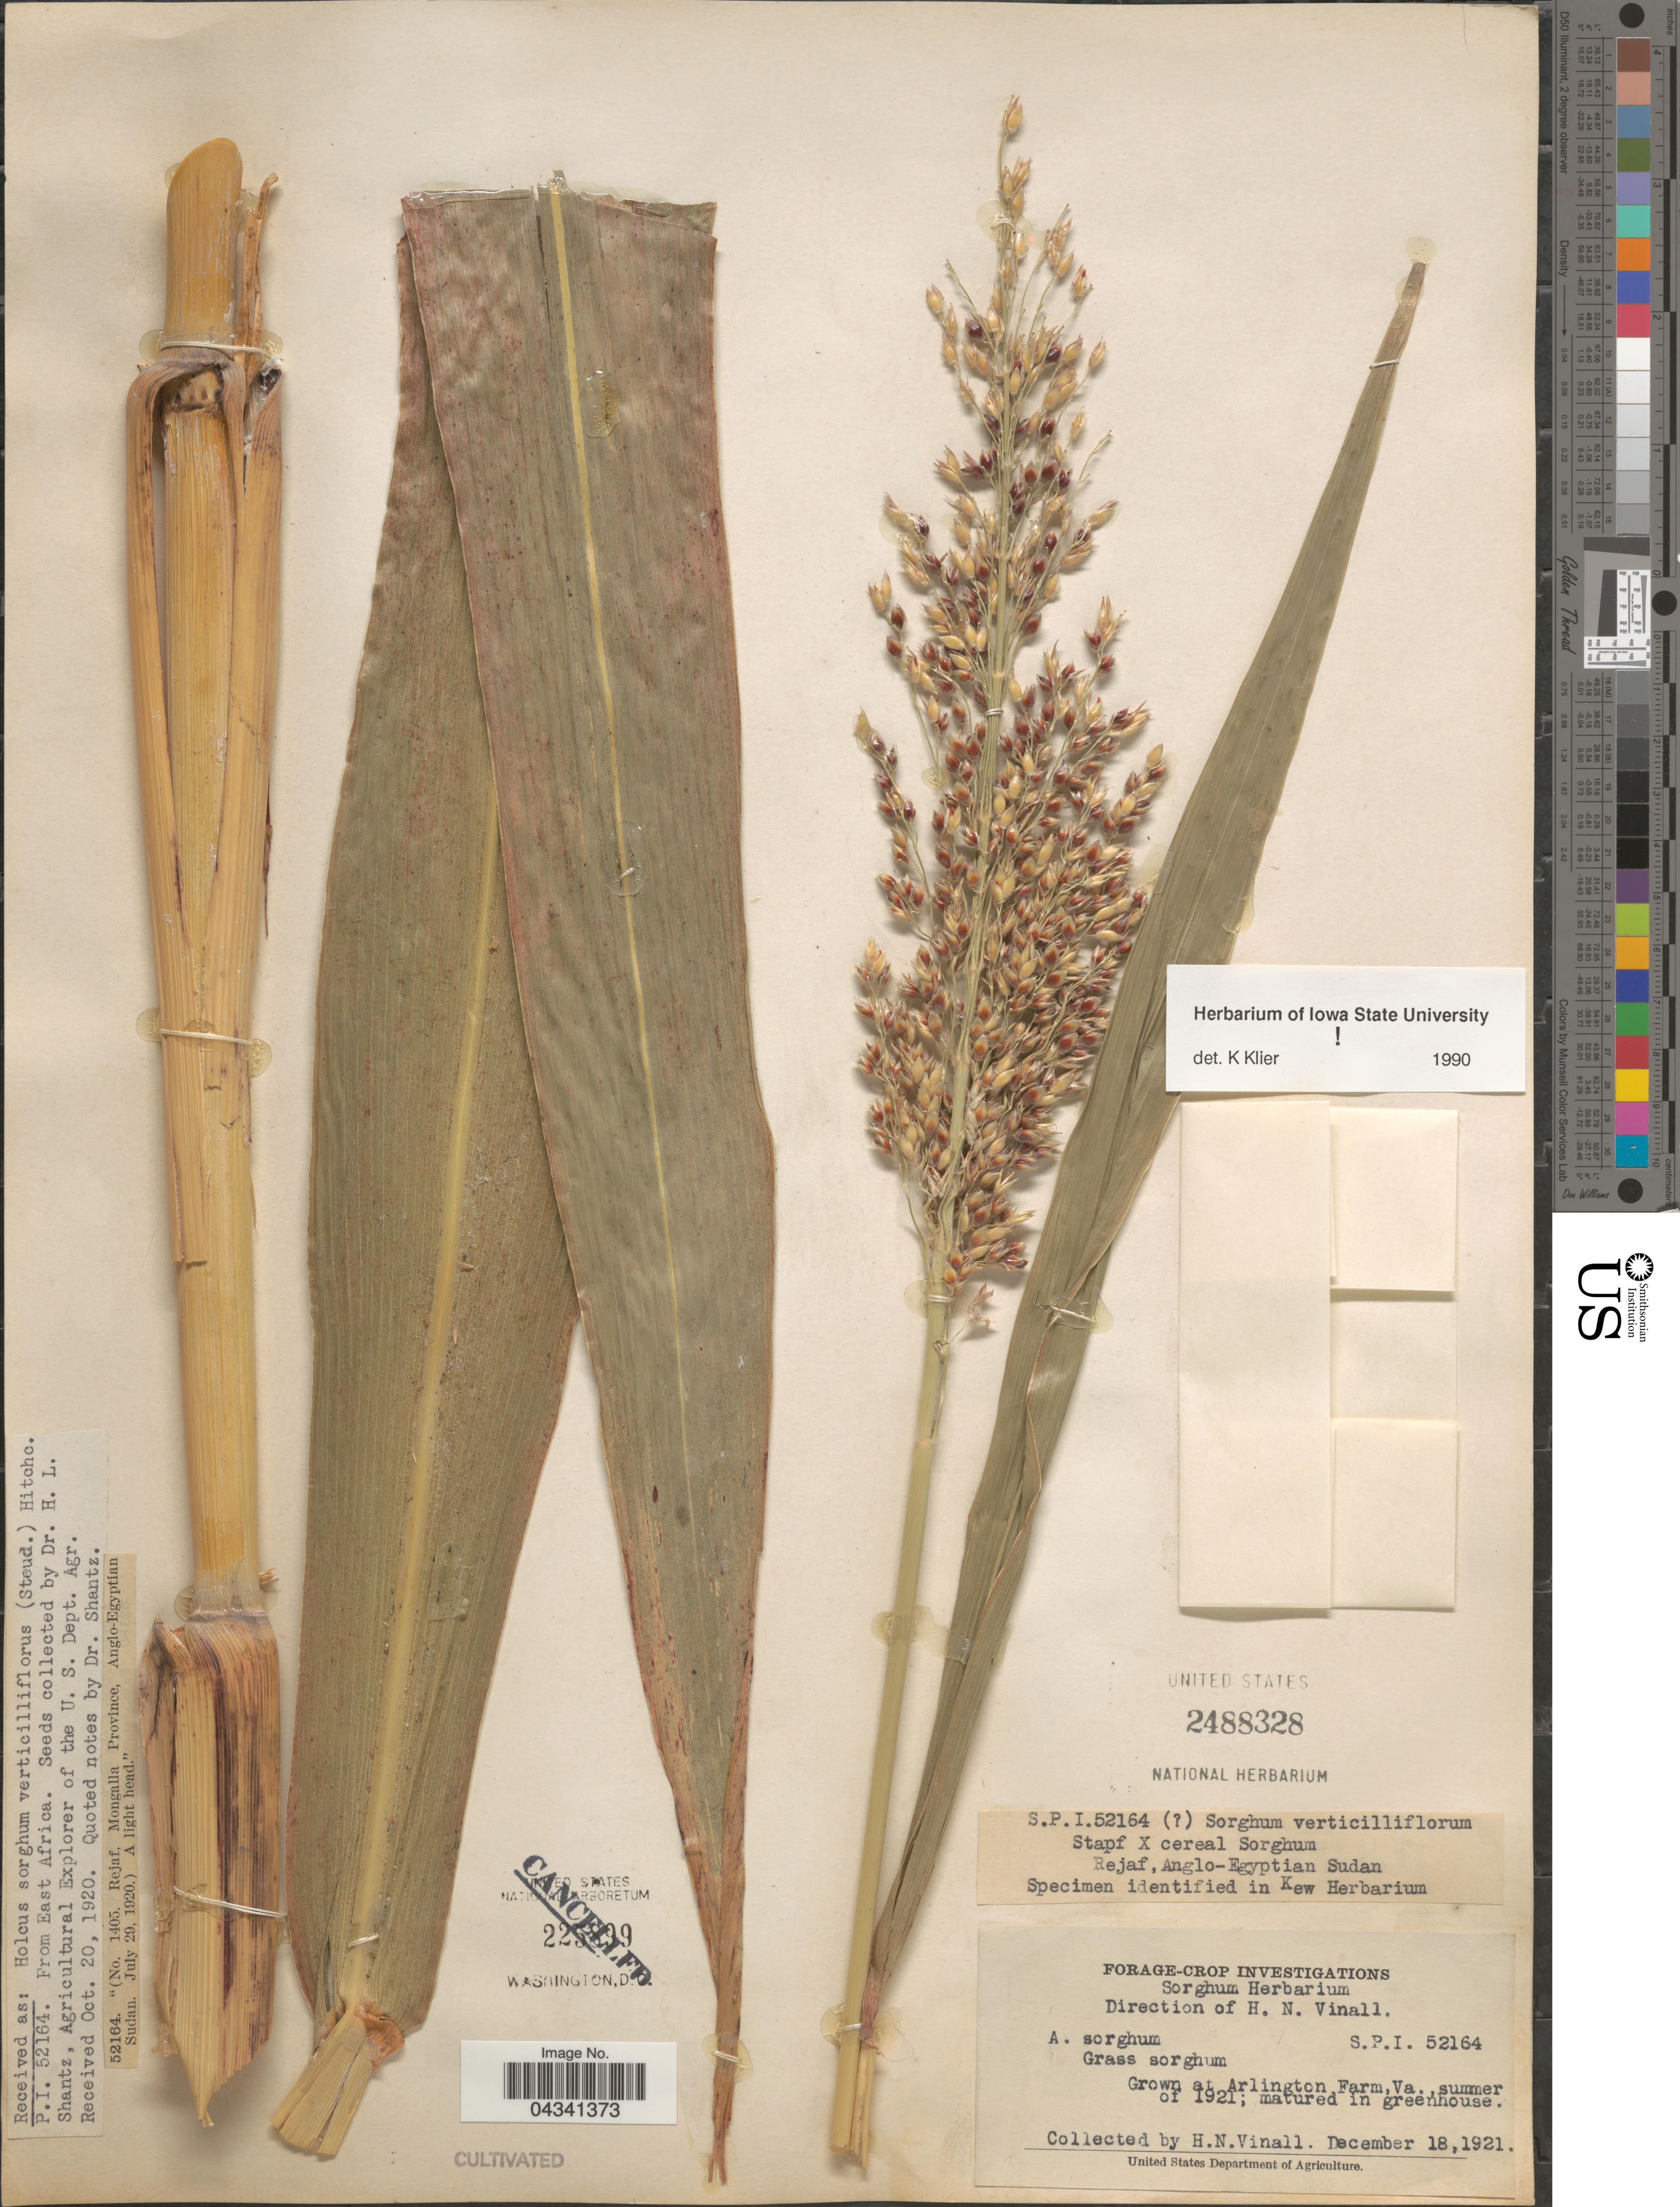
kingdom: Plantae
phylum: Tracheophyta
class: Liliopsida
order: Poales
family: Poaceae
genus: Sorghum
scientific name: Sorghum arundinaceum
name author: (Desv.) Stapf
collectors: H. Vinall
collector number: S.P.I. 52164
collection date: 1921-12-18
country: United States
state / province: Virginia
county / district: Arlington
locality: Grown at Arlington Farm.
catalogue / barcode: US 2488328